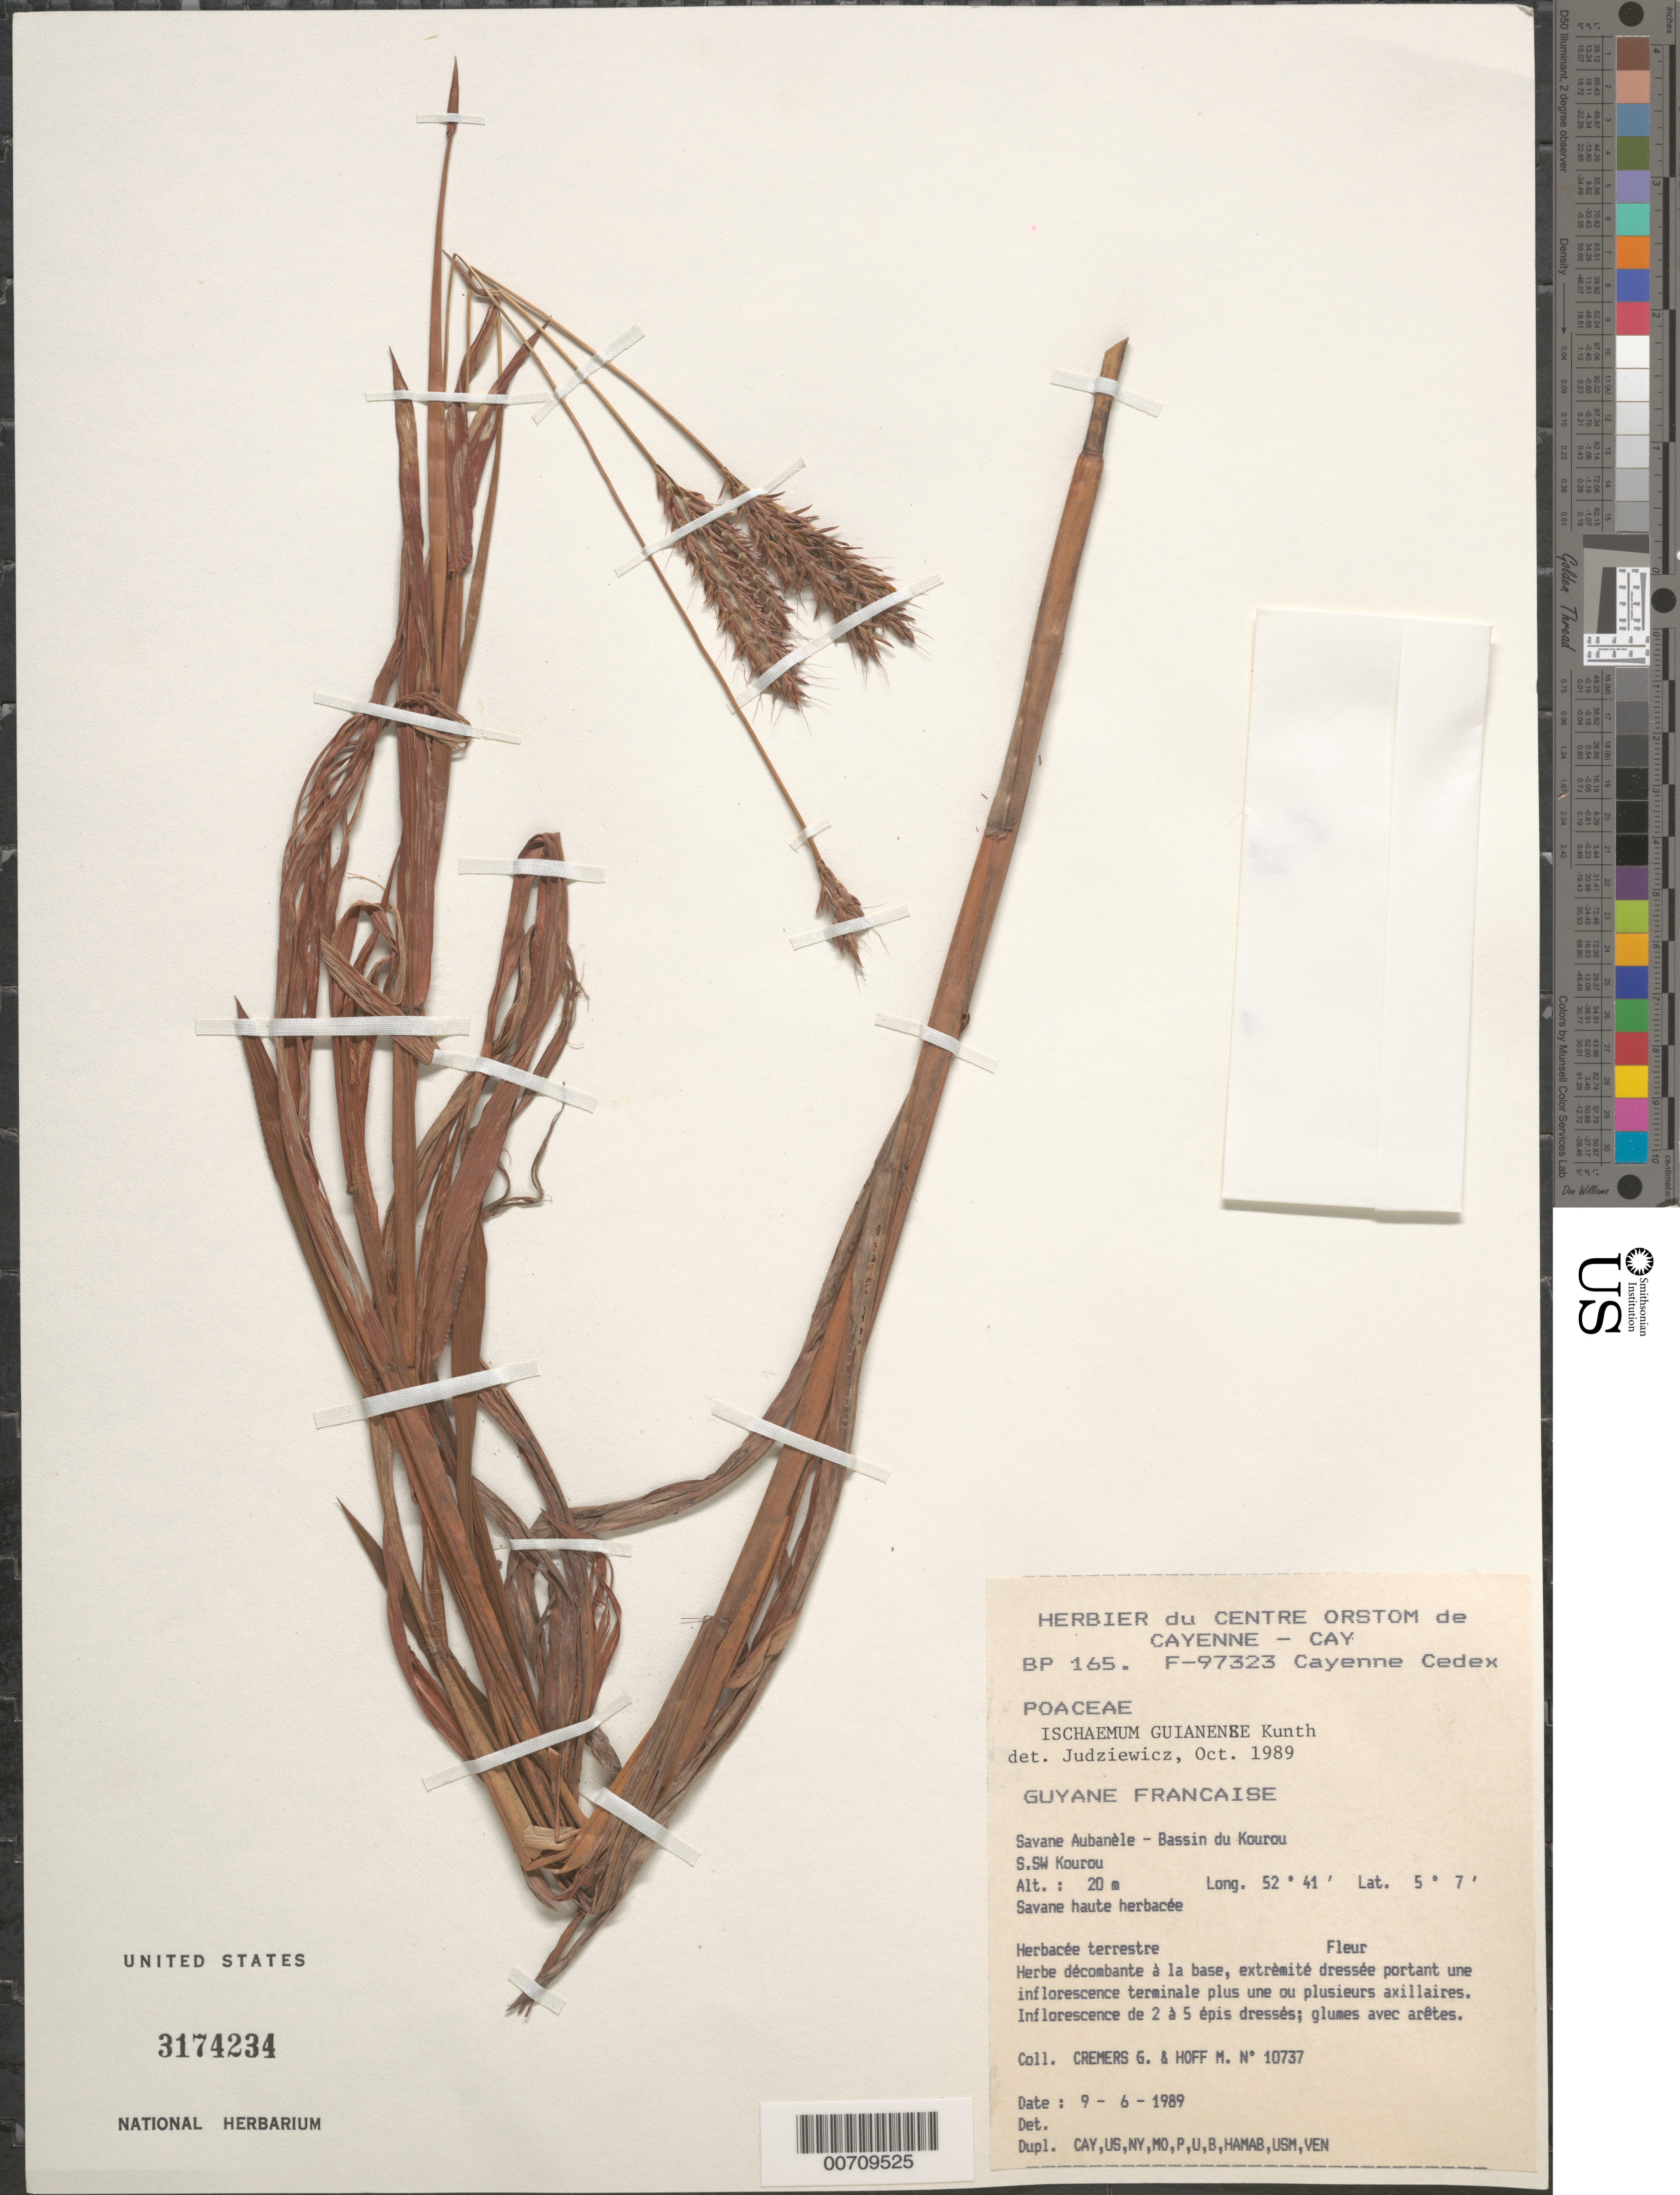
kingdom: Plantae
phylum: Tracheophyta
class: Liliopsida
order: Poales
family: Poaceae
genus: Ischaemum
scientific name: Ischaemum guianense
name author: Kunth ex Hack.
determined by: Judziewicz, E. J.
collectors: G. Cremers & M. Hoff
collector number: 10737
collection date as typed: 9-Jun-89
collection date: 1989-06-09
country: French Guiana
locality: Savane Aubanèle, Bassin du Kourou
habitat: Herbaceous high savanna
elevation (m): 20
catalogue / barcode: US 3174234